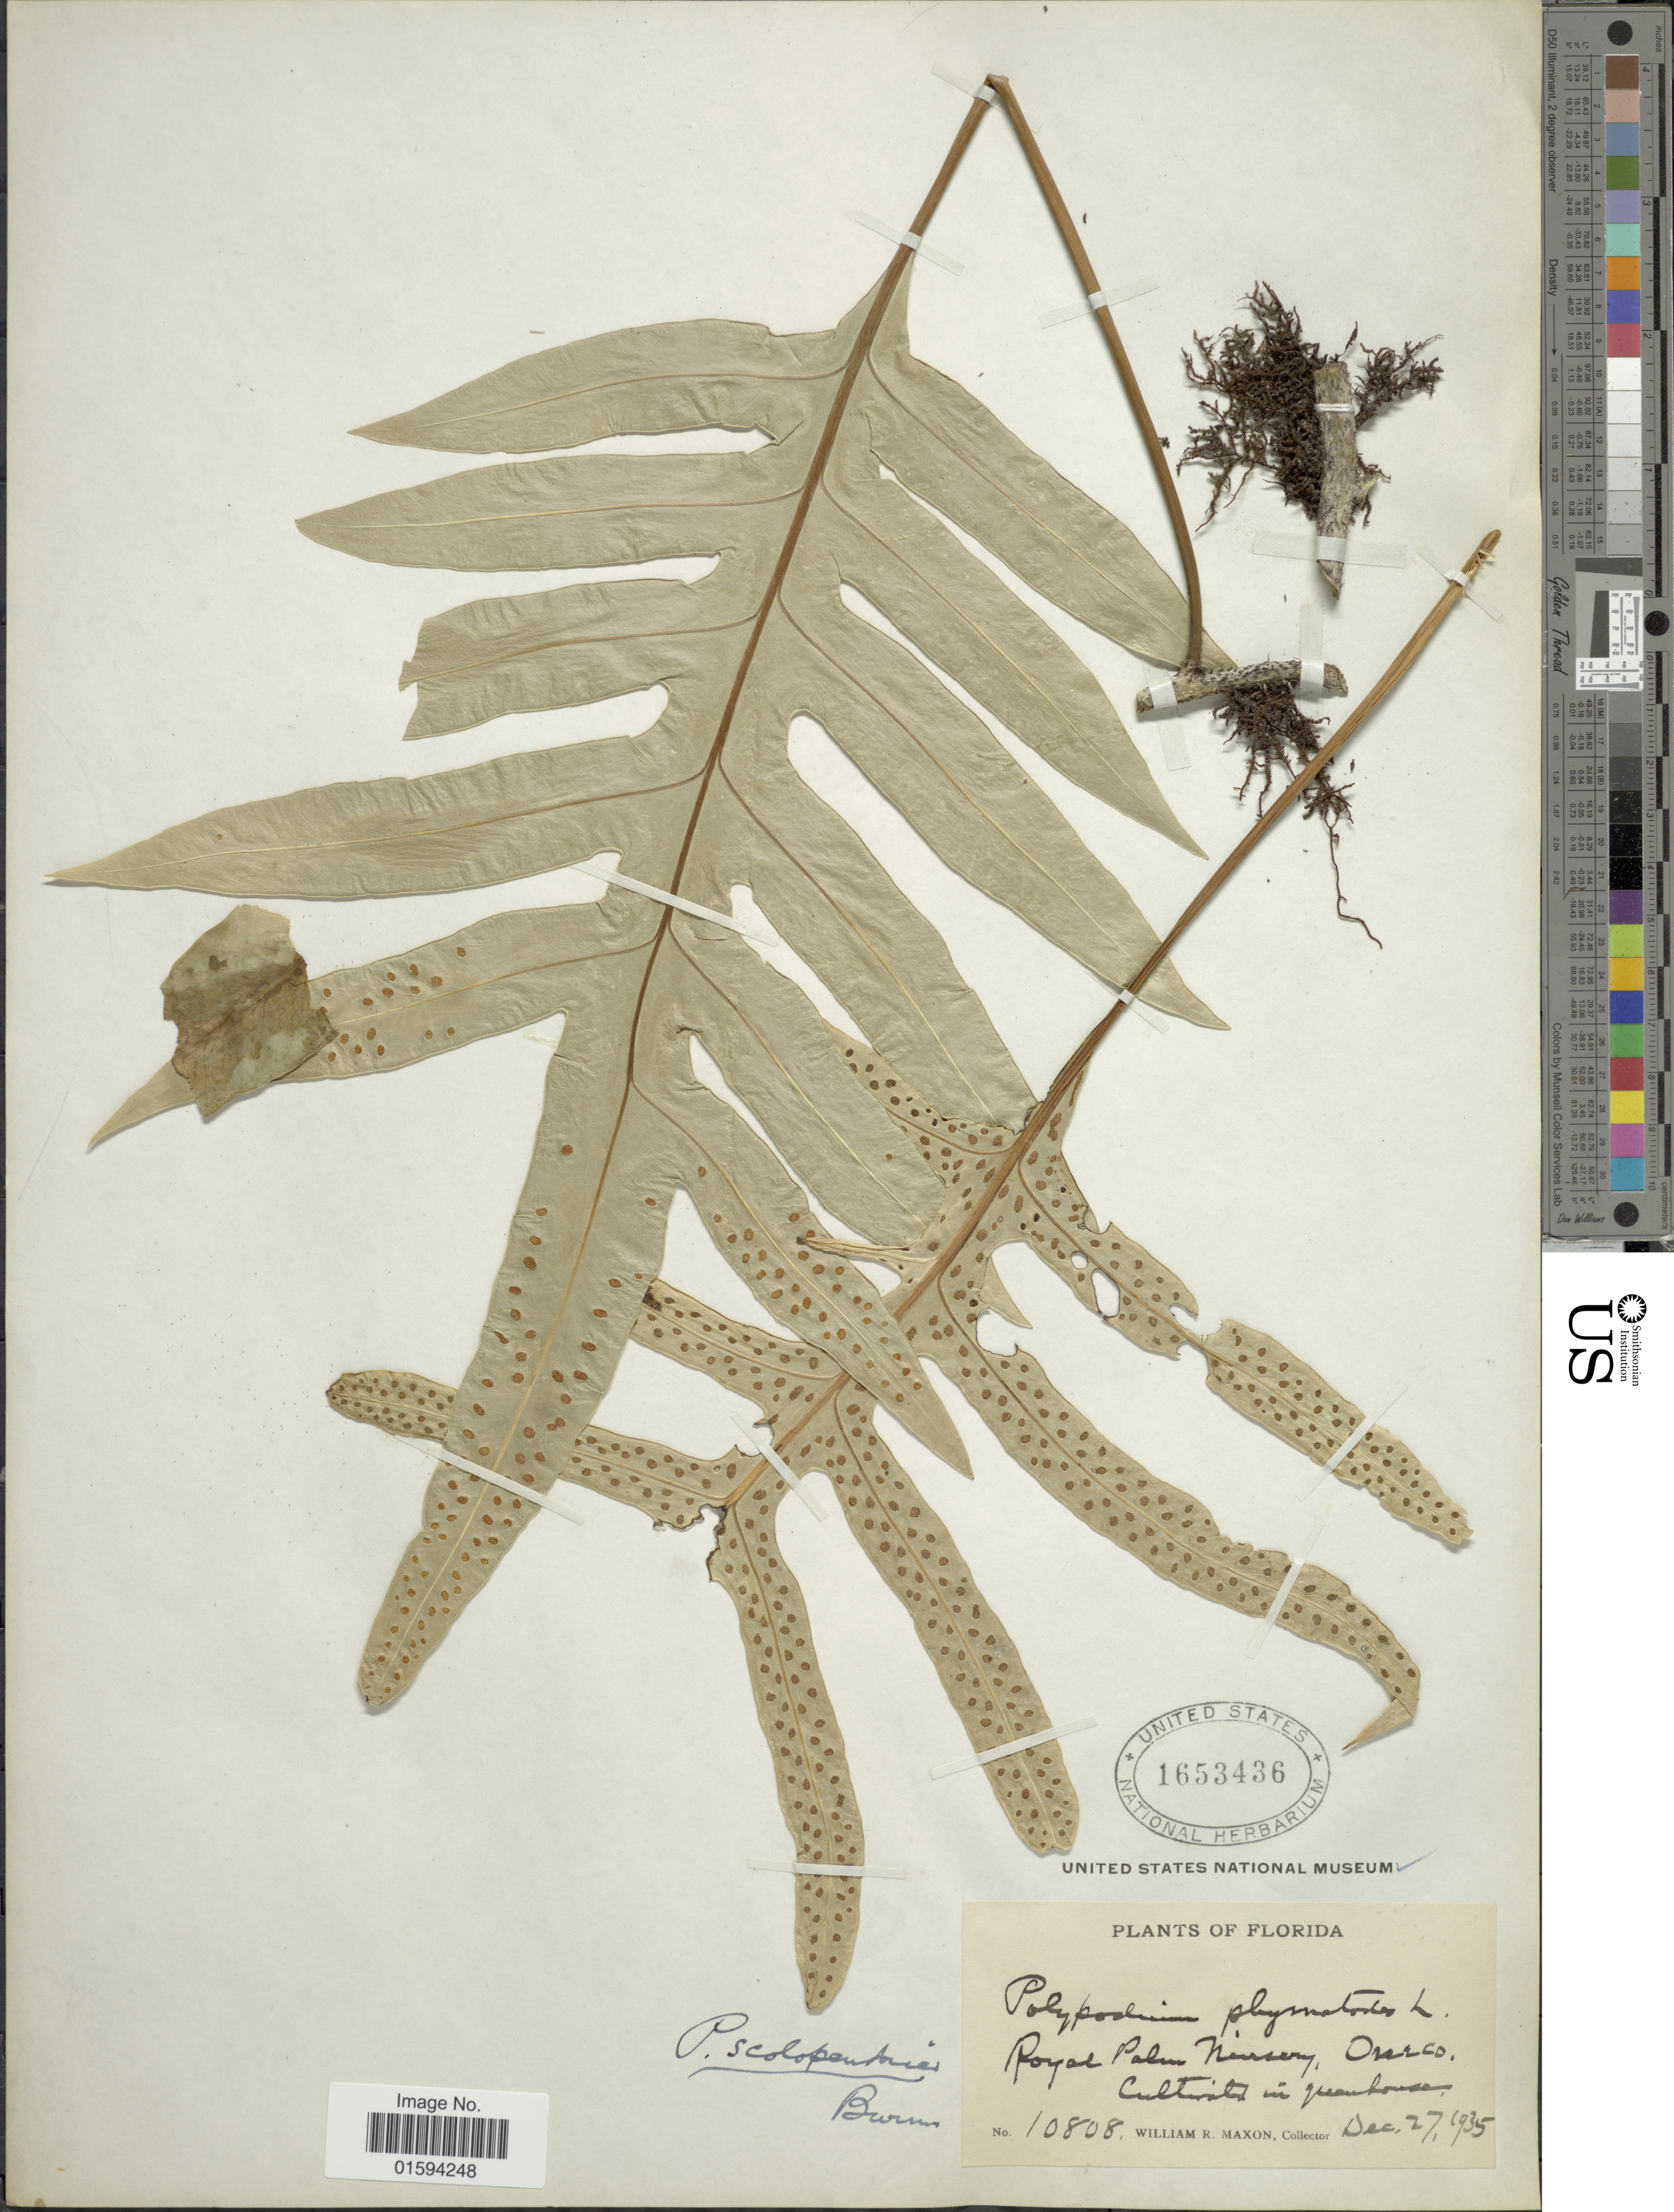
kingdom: Plantae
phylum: Tracheophyta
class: Polypodiopsida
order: Polypodiales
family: Polypodiaceae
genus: Polypodium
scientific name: Polypodium scolopendria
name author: Burm. f.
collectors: W. R. Maxon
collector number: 10808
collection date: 1935-12-27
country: United States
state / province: Florida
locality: Royal Palm Nursery, Oneco, in greenhouse.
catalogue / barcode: US 1653436